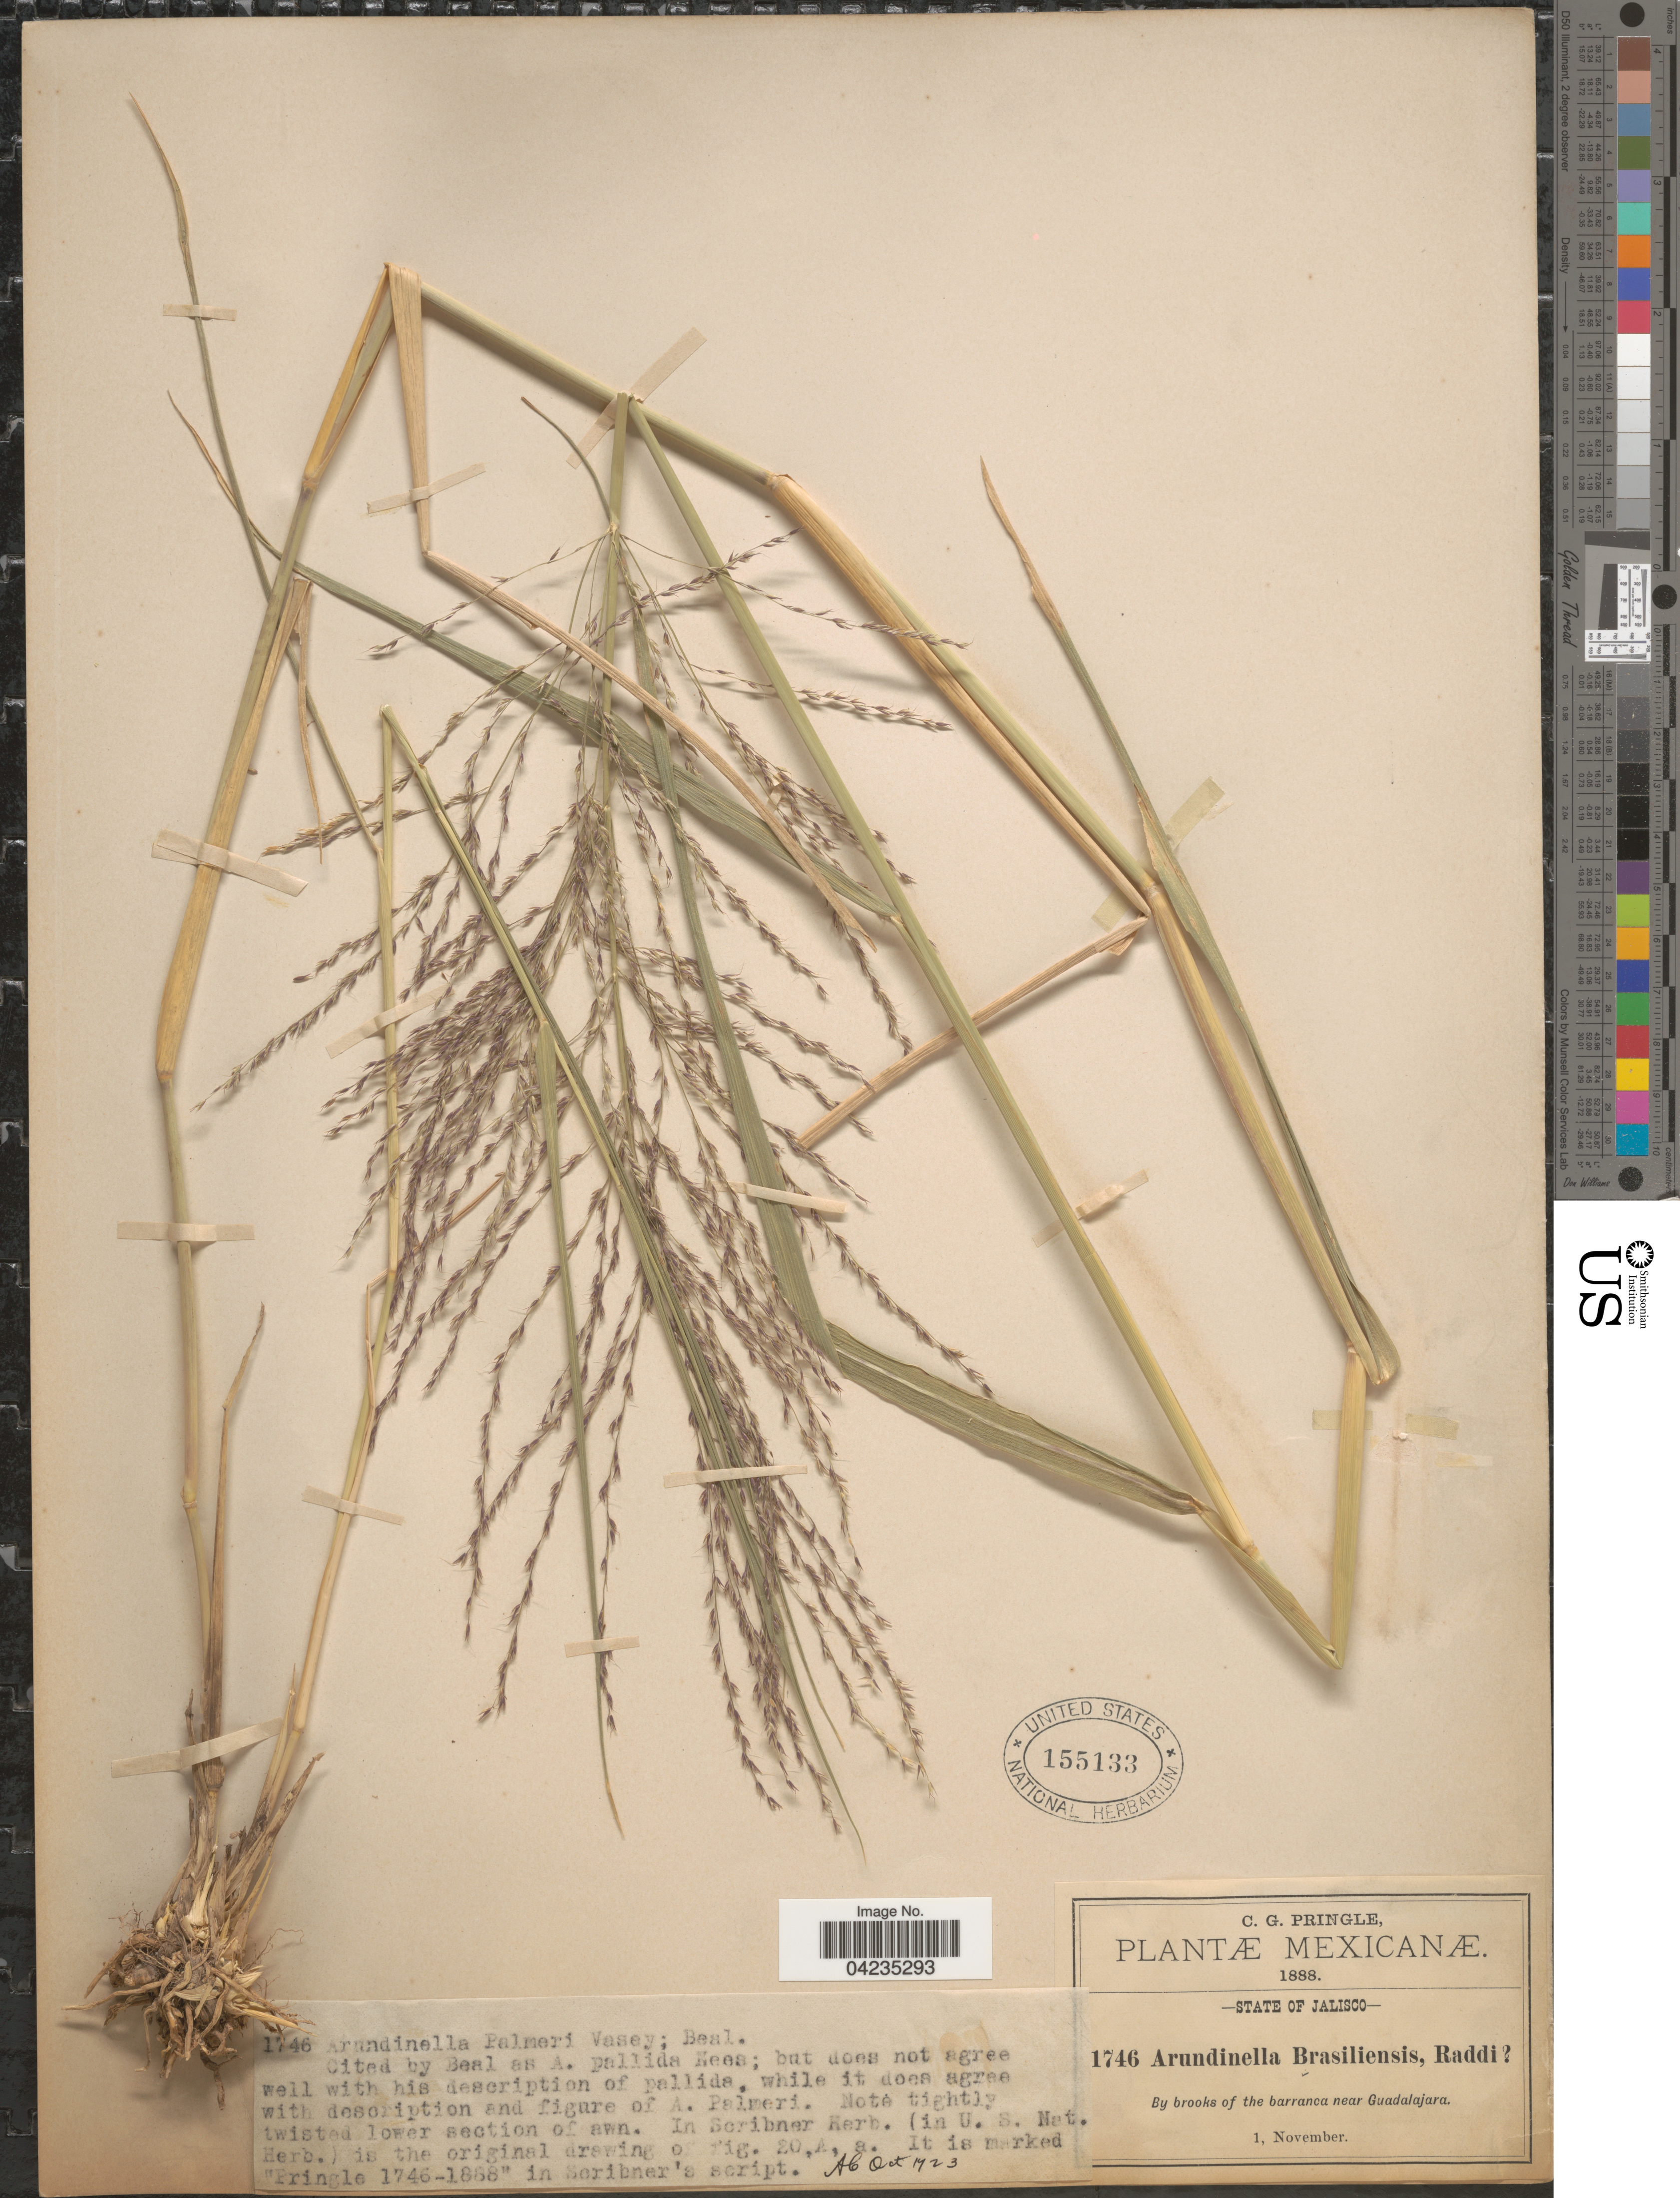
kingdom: Plantae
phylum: Tracheophyta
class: Liliopsida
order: Poales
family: Poaceae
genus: Arundinella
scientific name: Arundinella hispida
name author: (Humb. & Bonpl. ex Willd.) Kuntze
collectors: C. G. Pringle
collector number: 1746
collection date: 1888-11-01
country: Mexico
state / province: Jalisco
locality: By brooks of the barranca near Guadalajara.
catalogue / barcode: US 155133